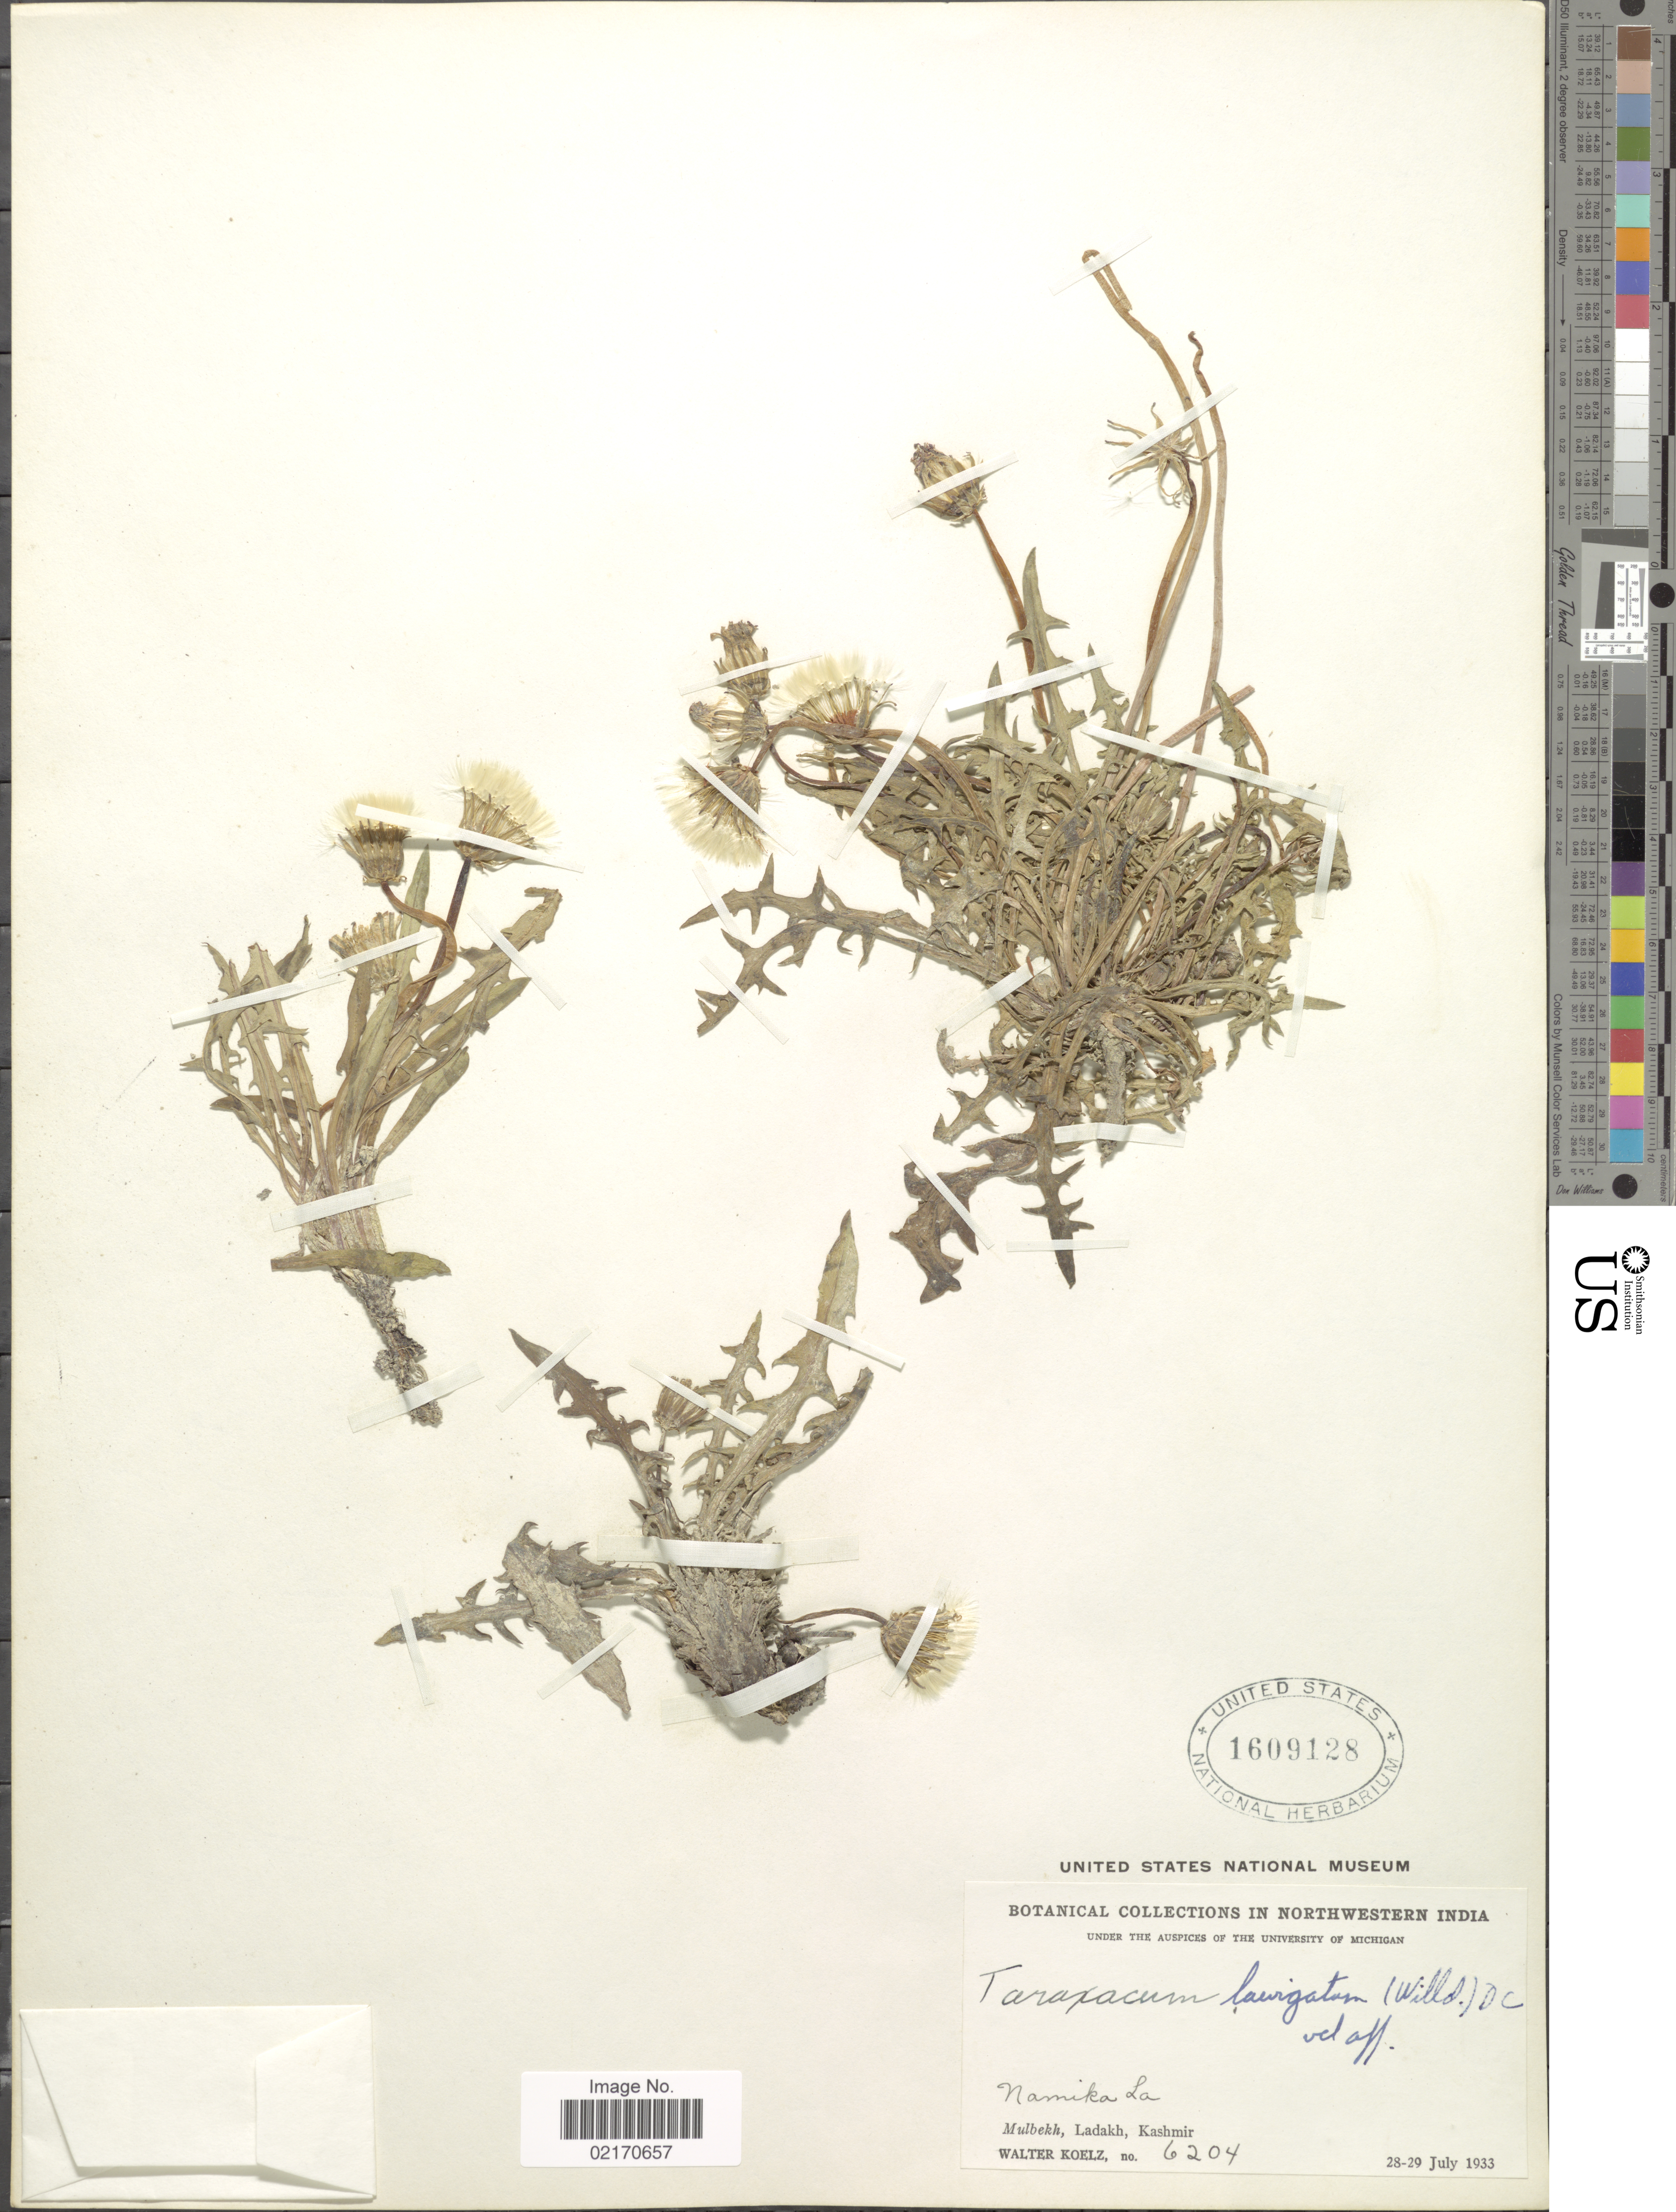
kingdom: Plantae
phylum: Tracheophyta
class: Magnoliopsida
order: Asterales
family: Asteraceae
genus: Taraxacum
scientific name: Taraxacum laevigatum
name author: (Willd.) DC.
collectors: W. N. Koelz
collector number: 6204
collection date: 1933-07-28/1933-07-29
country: India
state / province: Jammu and Kashmir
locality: Northwestern India, Namika La, Mulbekh, Ladakh, Kashmir.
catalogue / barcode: US 1609128